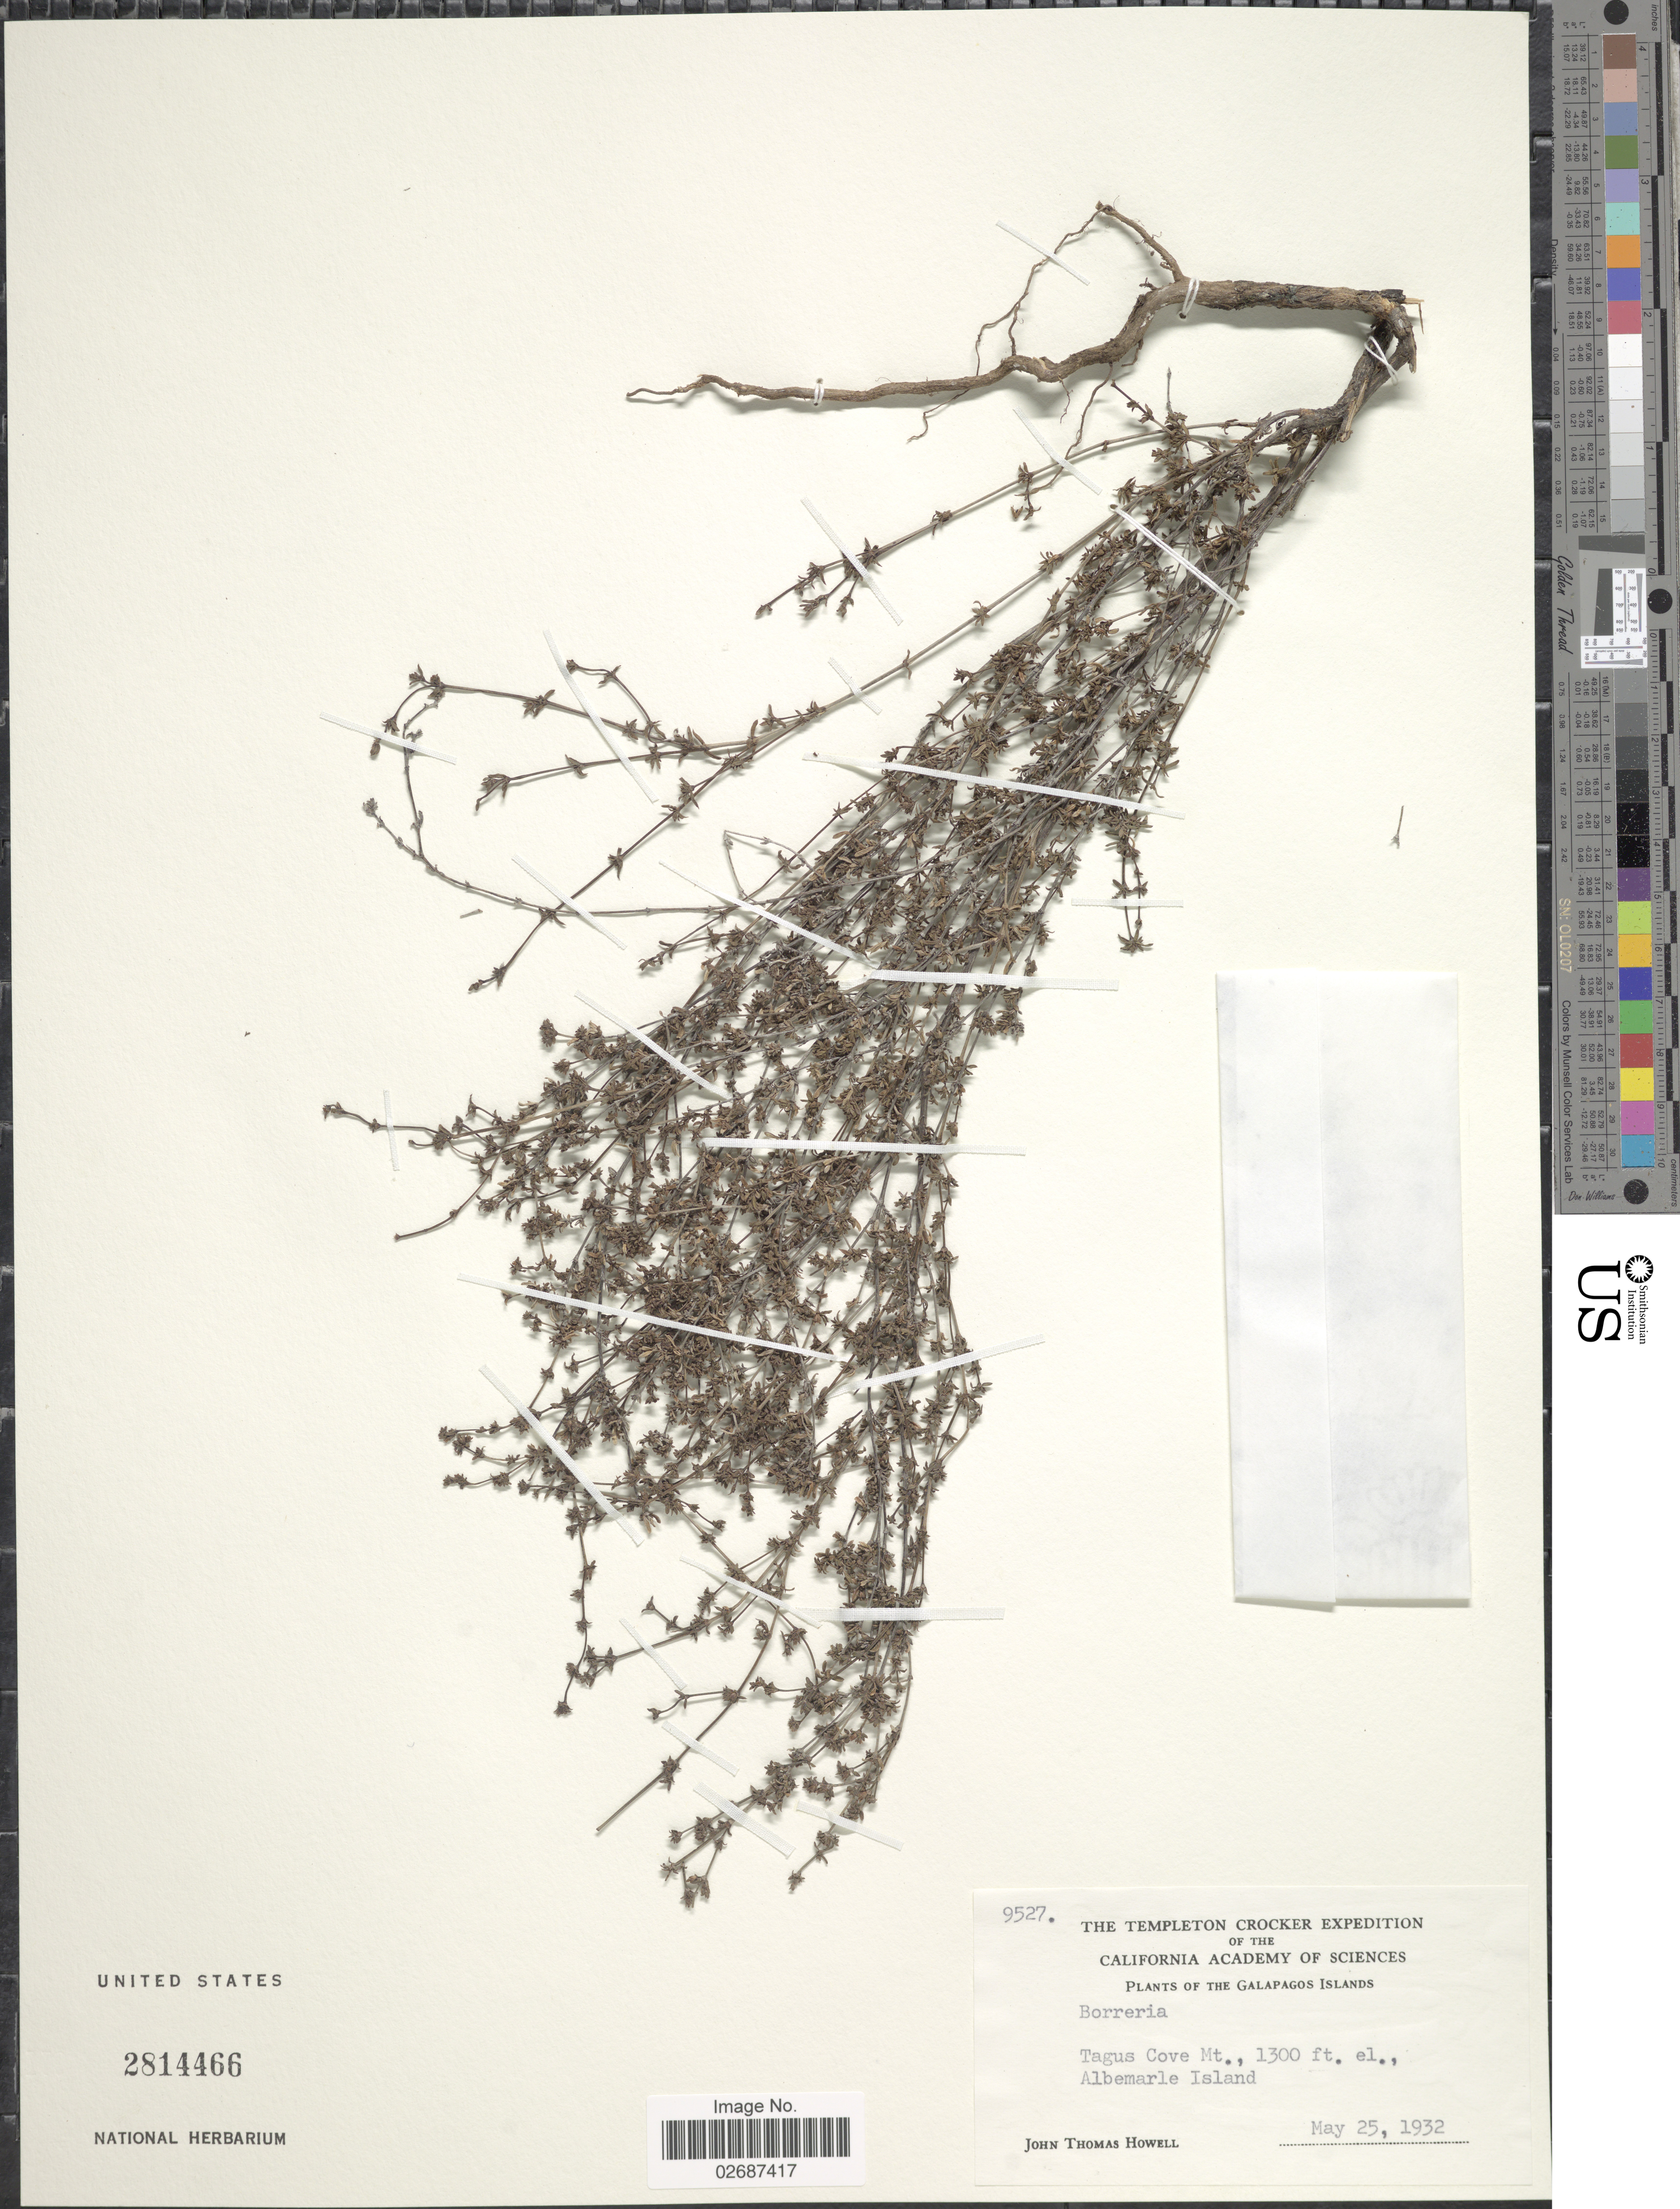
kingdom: Plantae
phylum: Tracheophyta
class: Magnoliopsida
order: Gentianales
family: Rubiaceae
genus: Borreria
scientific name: Borreria sp.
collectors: J. T. Howell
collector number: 9527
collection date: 1932-05-25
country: Ecuador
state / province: Colón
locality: Galapagos Islands, Tagus Cove Mt., Albemarle Island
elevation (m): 396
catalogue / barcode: US 2814466